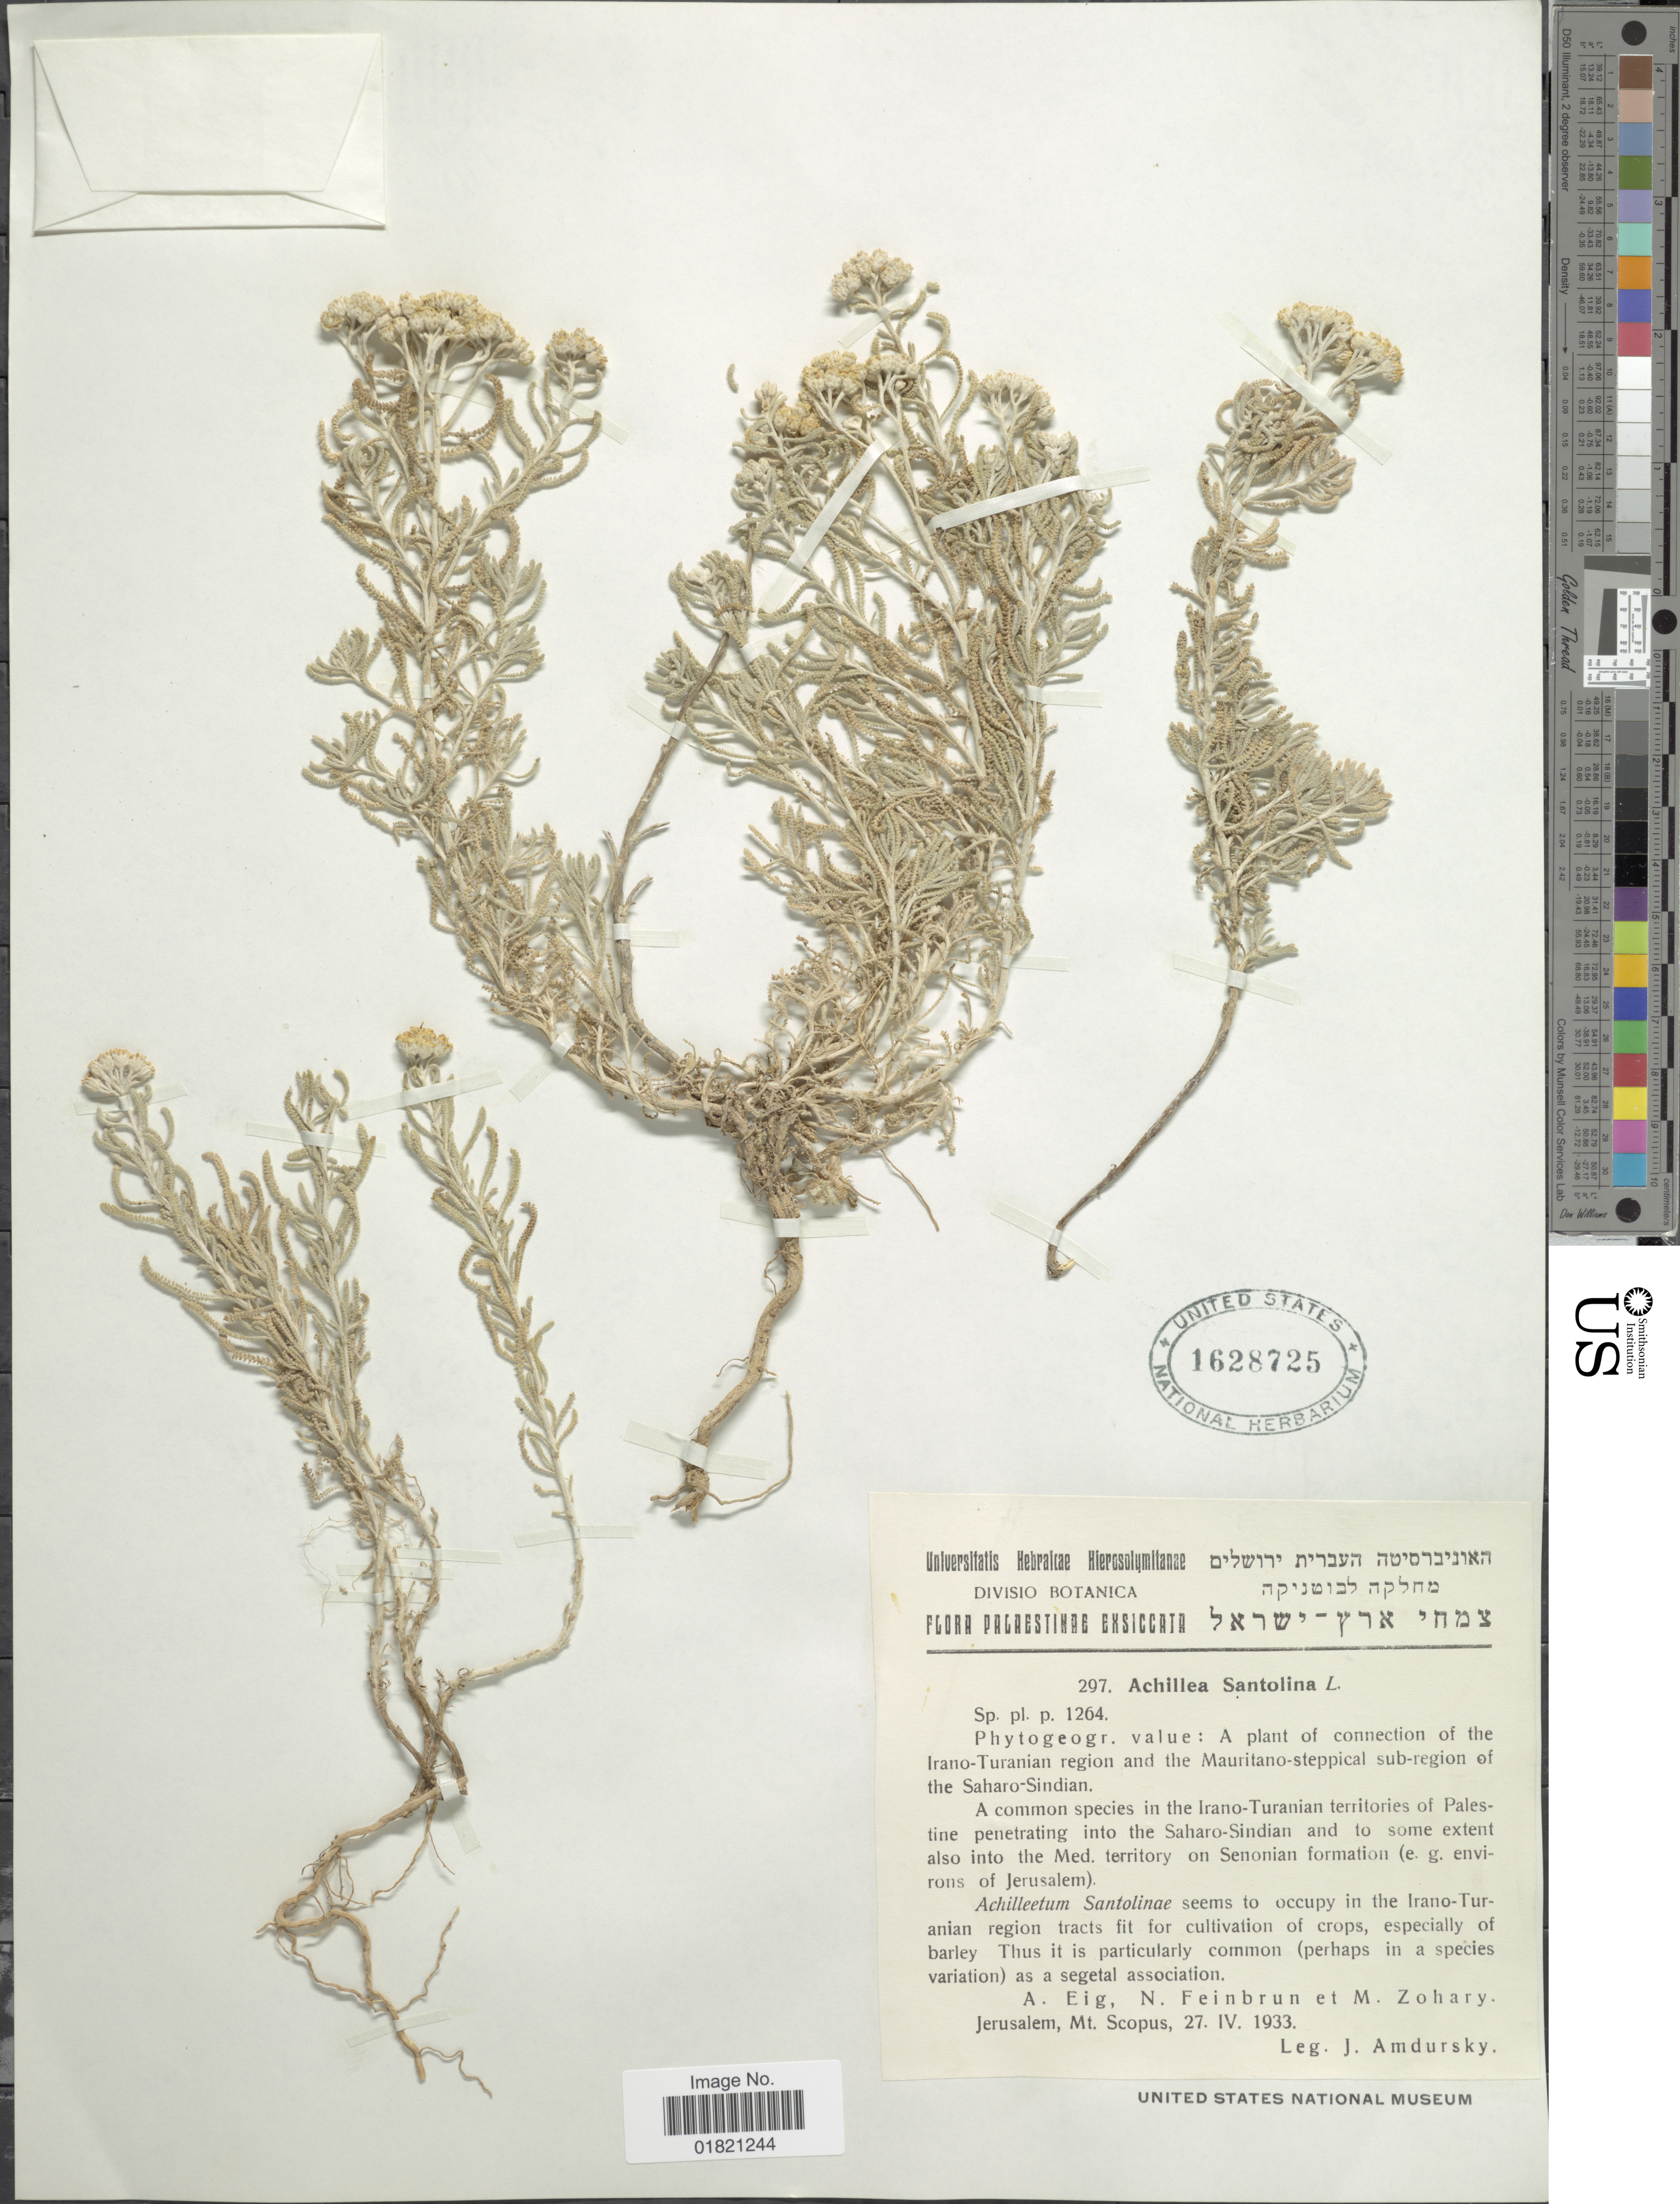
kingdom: Plantae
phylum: Tracheophyta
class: Magnoliopsida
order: Asterales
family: Asteraceae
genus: Achillea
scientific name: Achillea santolina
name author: L.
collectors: I. Amdursky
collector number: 297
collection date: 1933-04-27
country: Israel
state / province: Jerusalem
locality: Mt. Scopus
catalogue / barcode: US 1628725